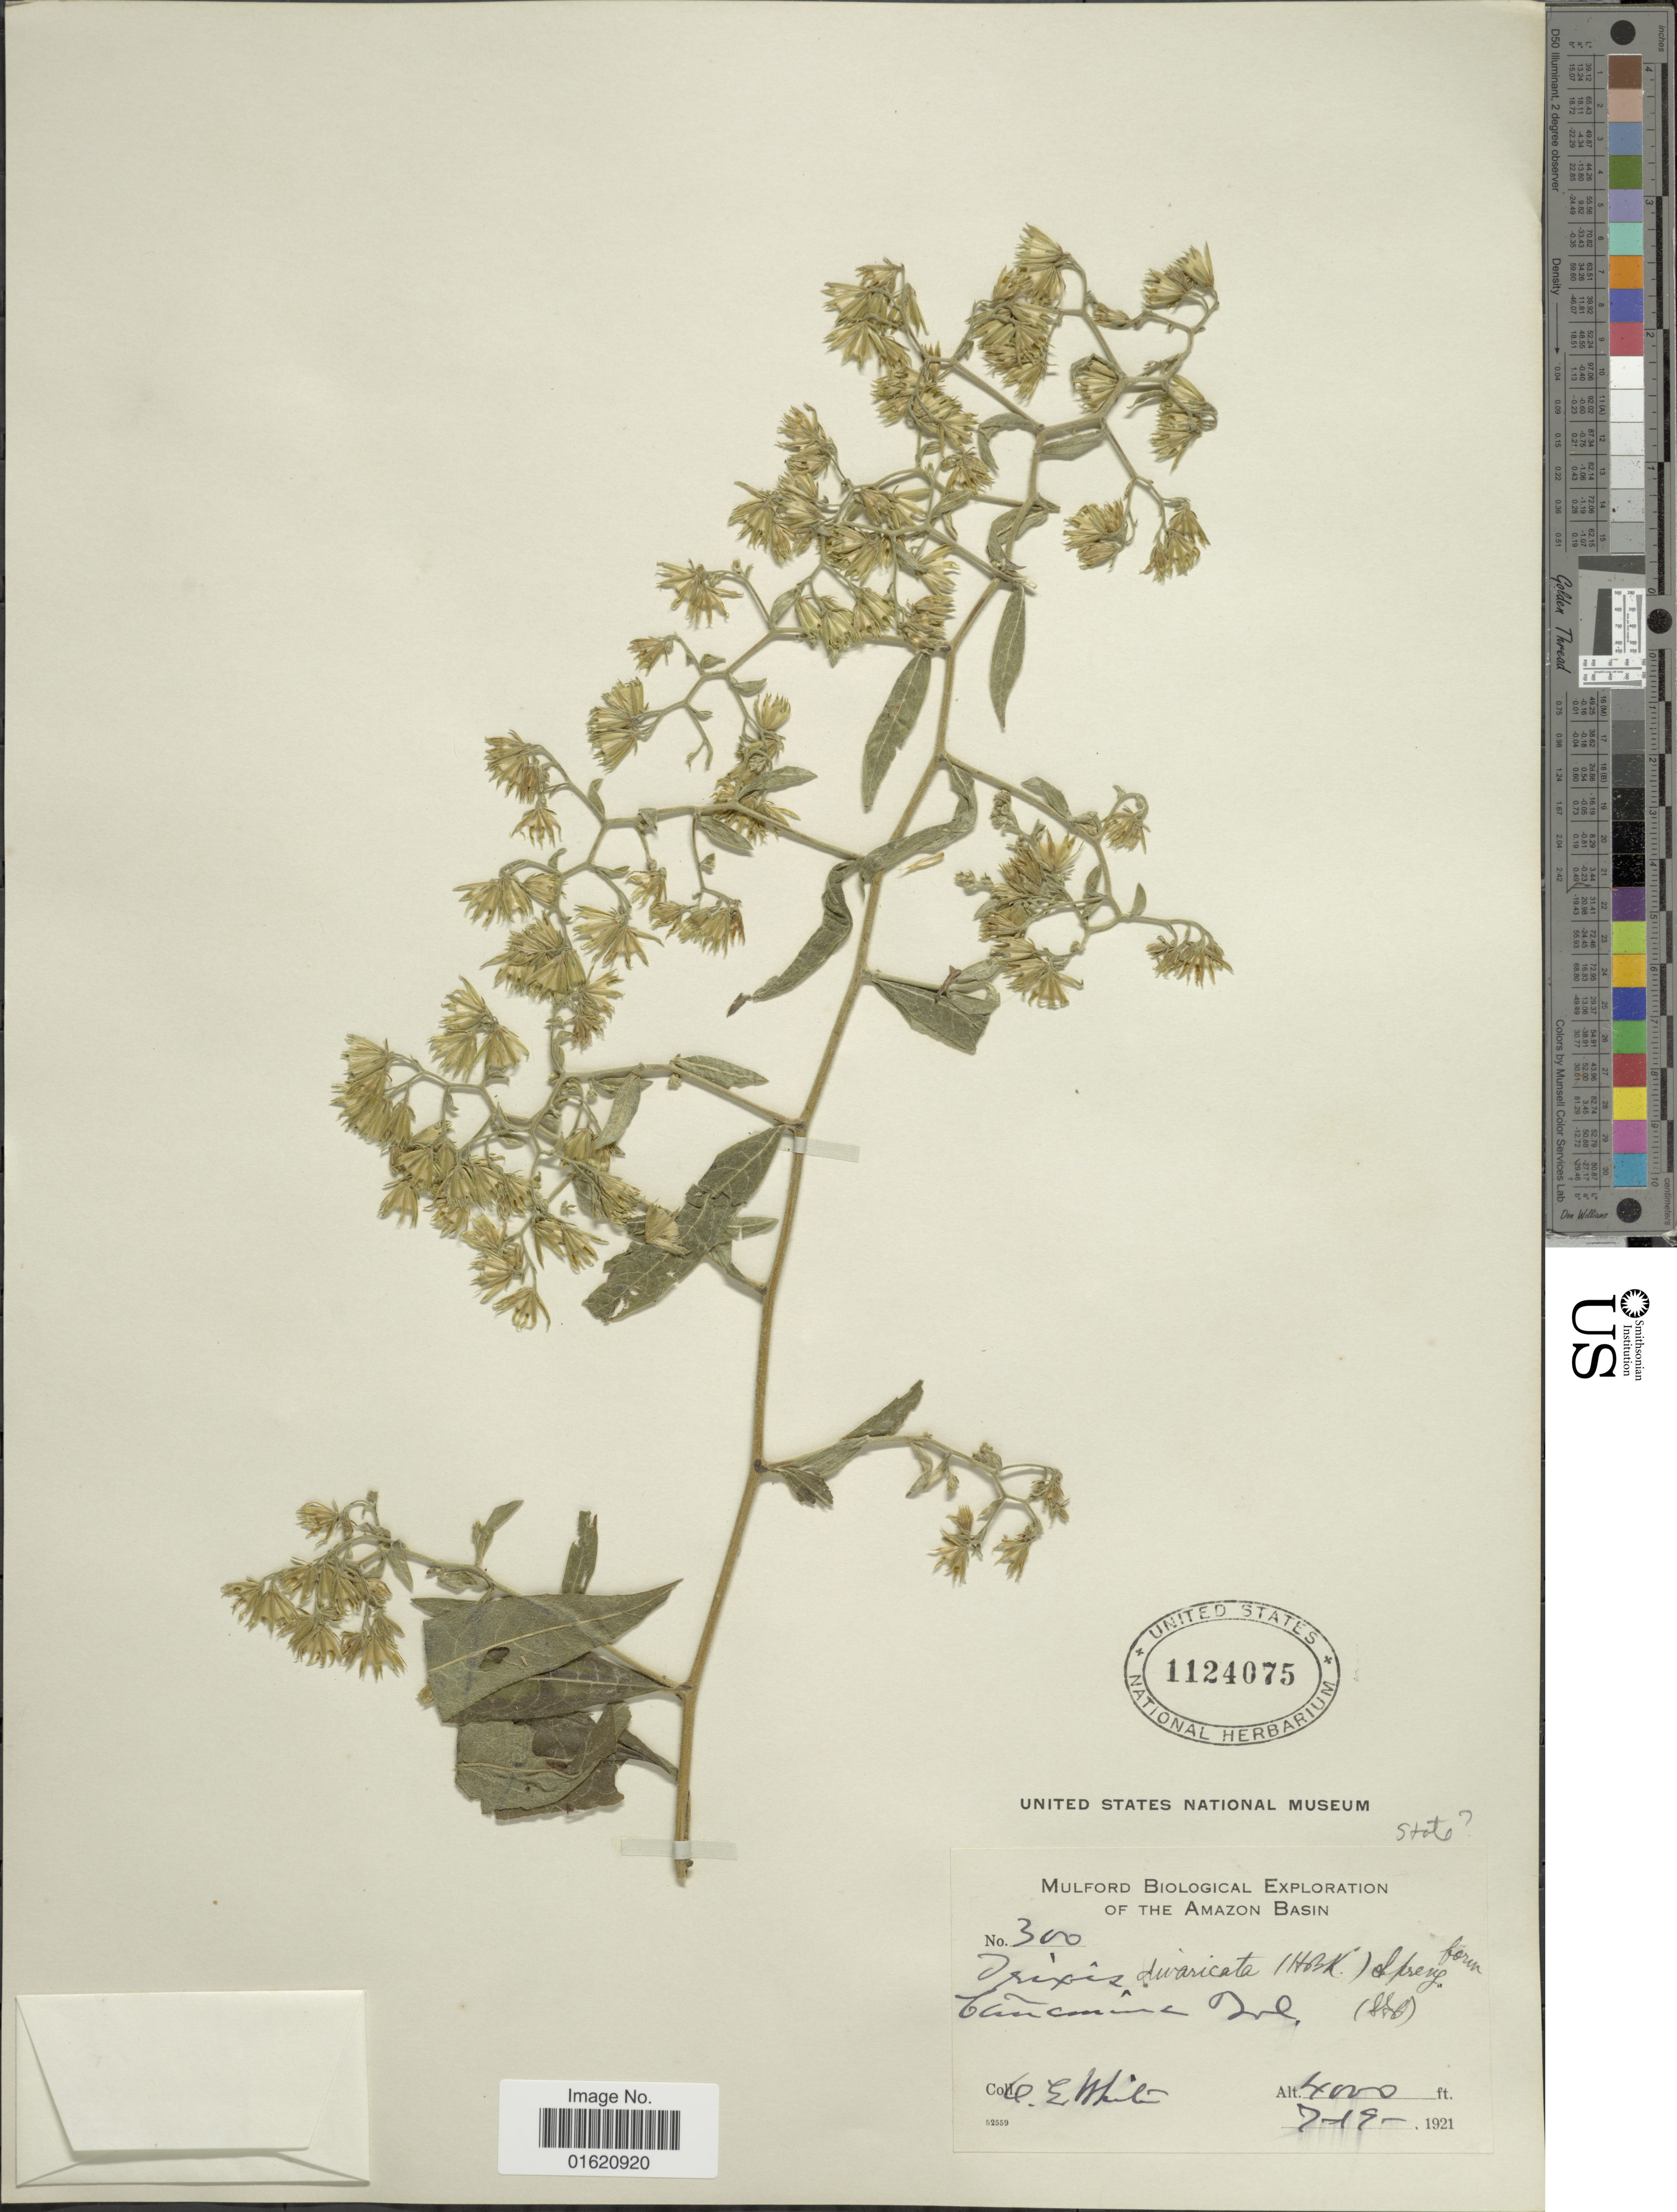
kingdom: Plantae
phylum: Tracheophyta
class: Magnoliopsida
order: Asterales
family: Asteraceae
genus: Trixis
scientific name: Trixis antimenorrhoea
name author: (Schrank) Mart. ex Kuntze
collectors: O. E. White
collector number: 300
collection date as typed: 7-19-1921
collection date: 1921-07-19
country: Bolivia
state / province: La Paz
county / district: Inquisivi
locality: Cañamina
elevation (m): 1219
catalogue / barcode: US 1124075